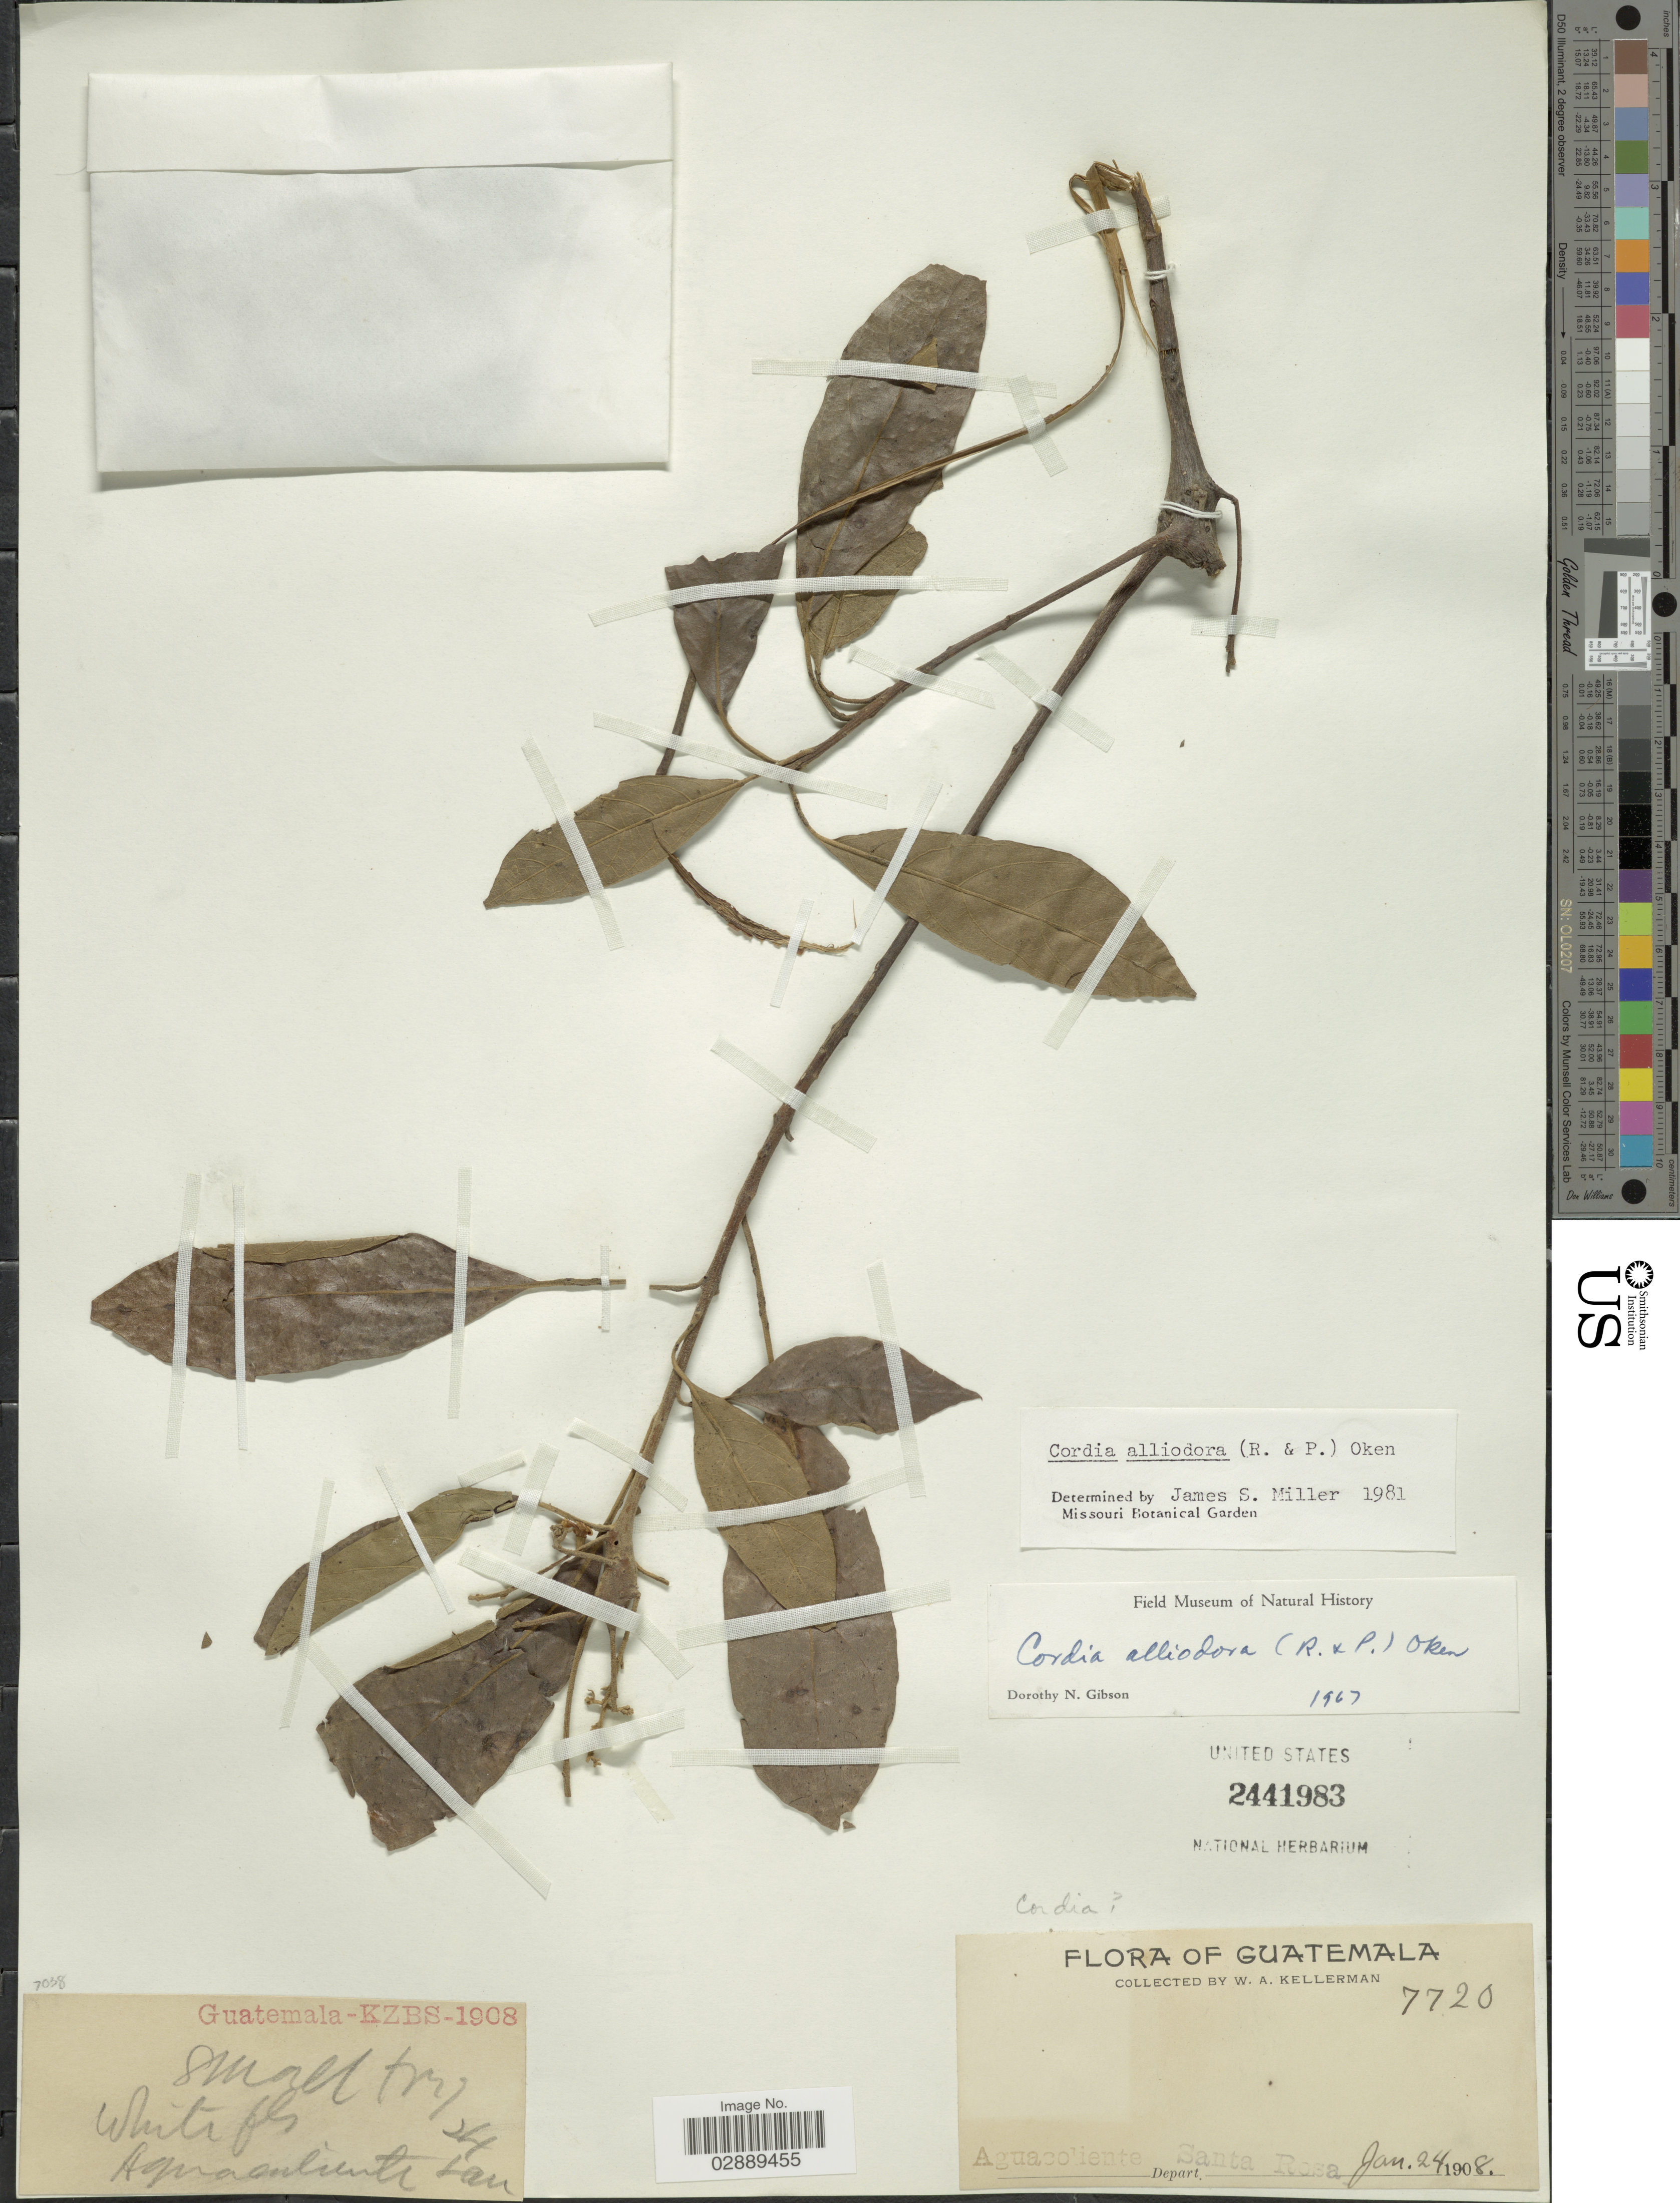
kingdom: Plantae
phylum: Tracheophyta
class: Magnoliopsida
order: Boraginales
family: Cordiaceae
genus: Cordia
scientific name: Cordia alliodora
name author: (Ruiz & Pav.) Oken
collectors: W. Kellerman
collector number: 7720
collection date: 1908-01-24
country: Guatemala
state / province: Santa Rosa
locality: Aguacoliente, Depart. Santa Rosa.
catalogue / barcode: US 2441983